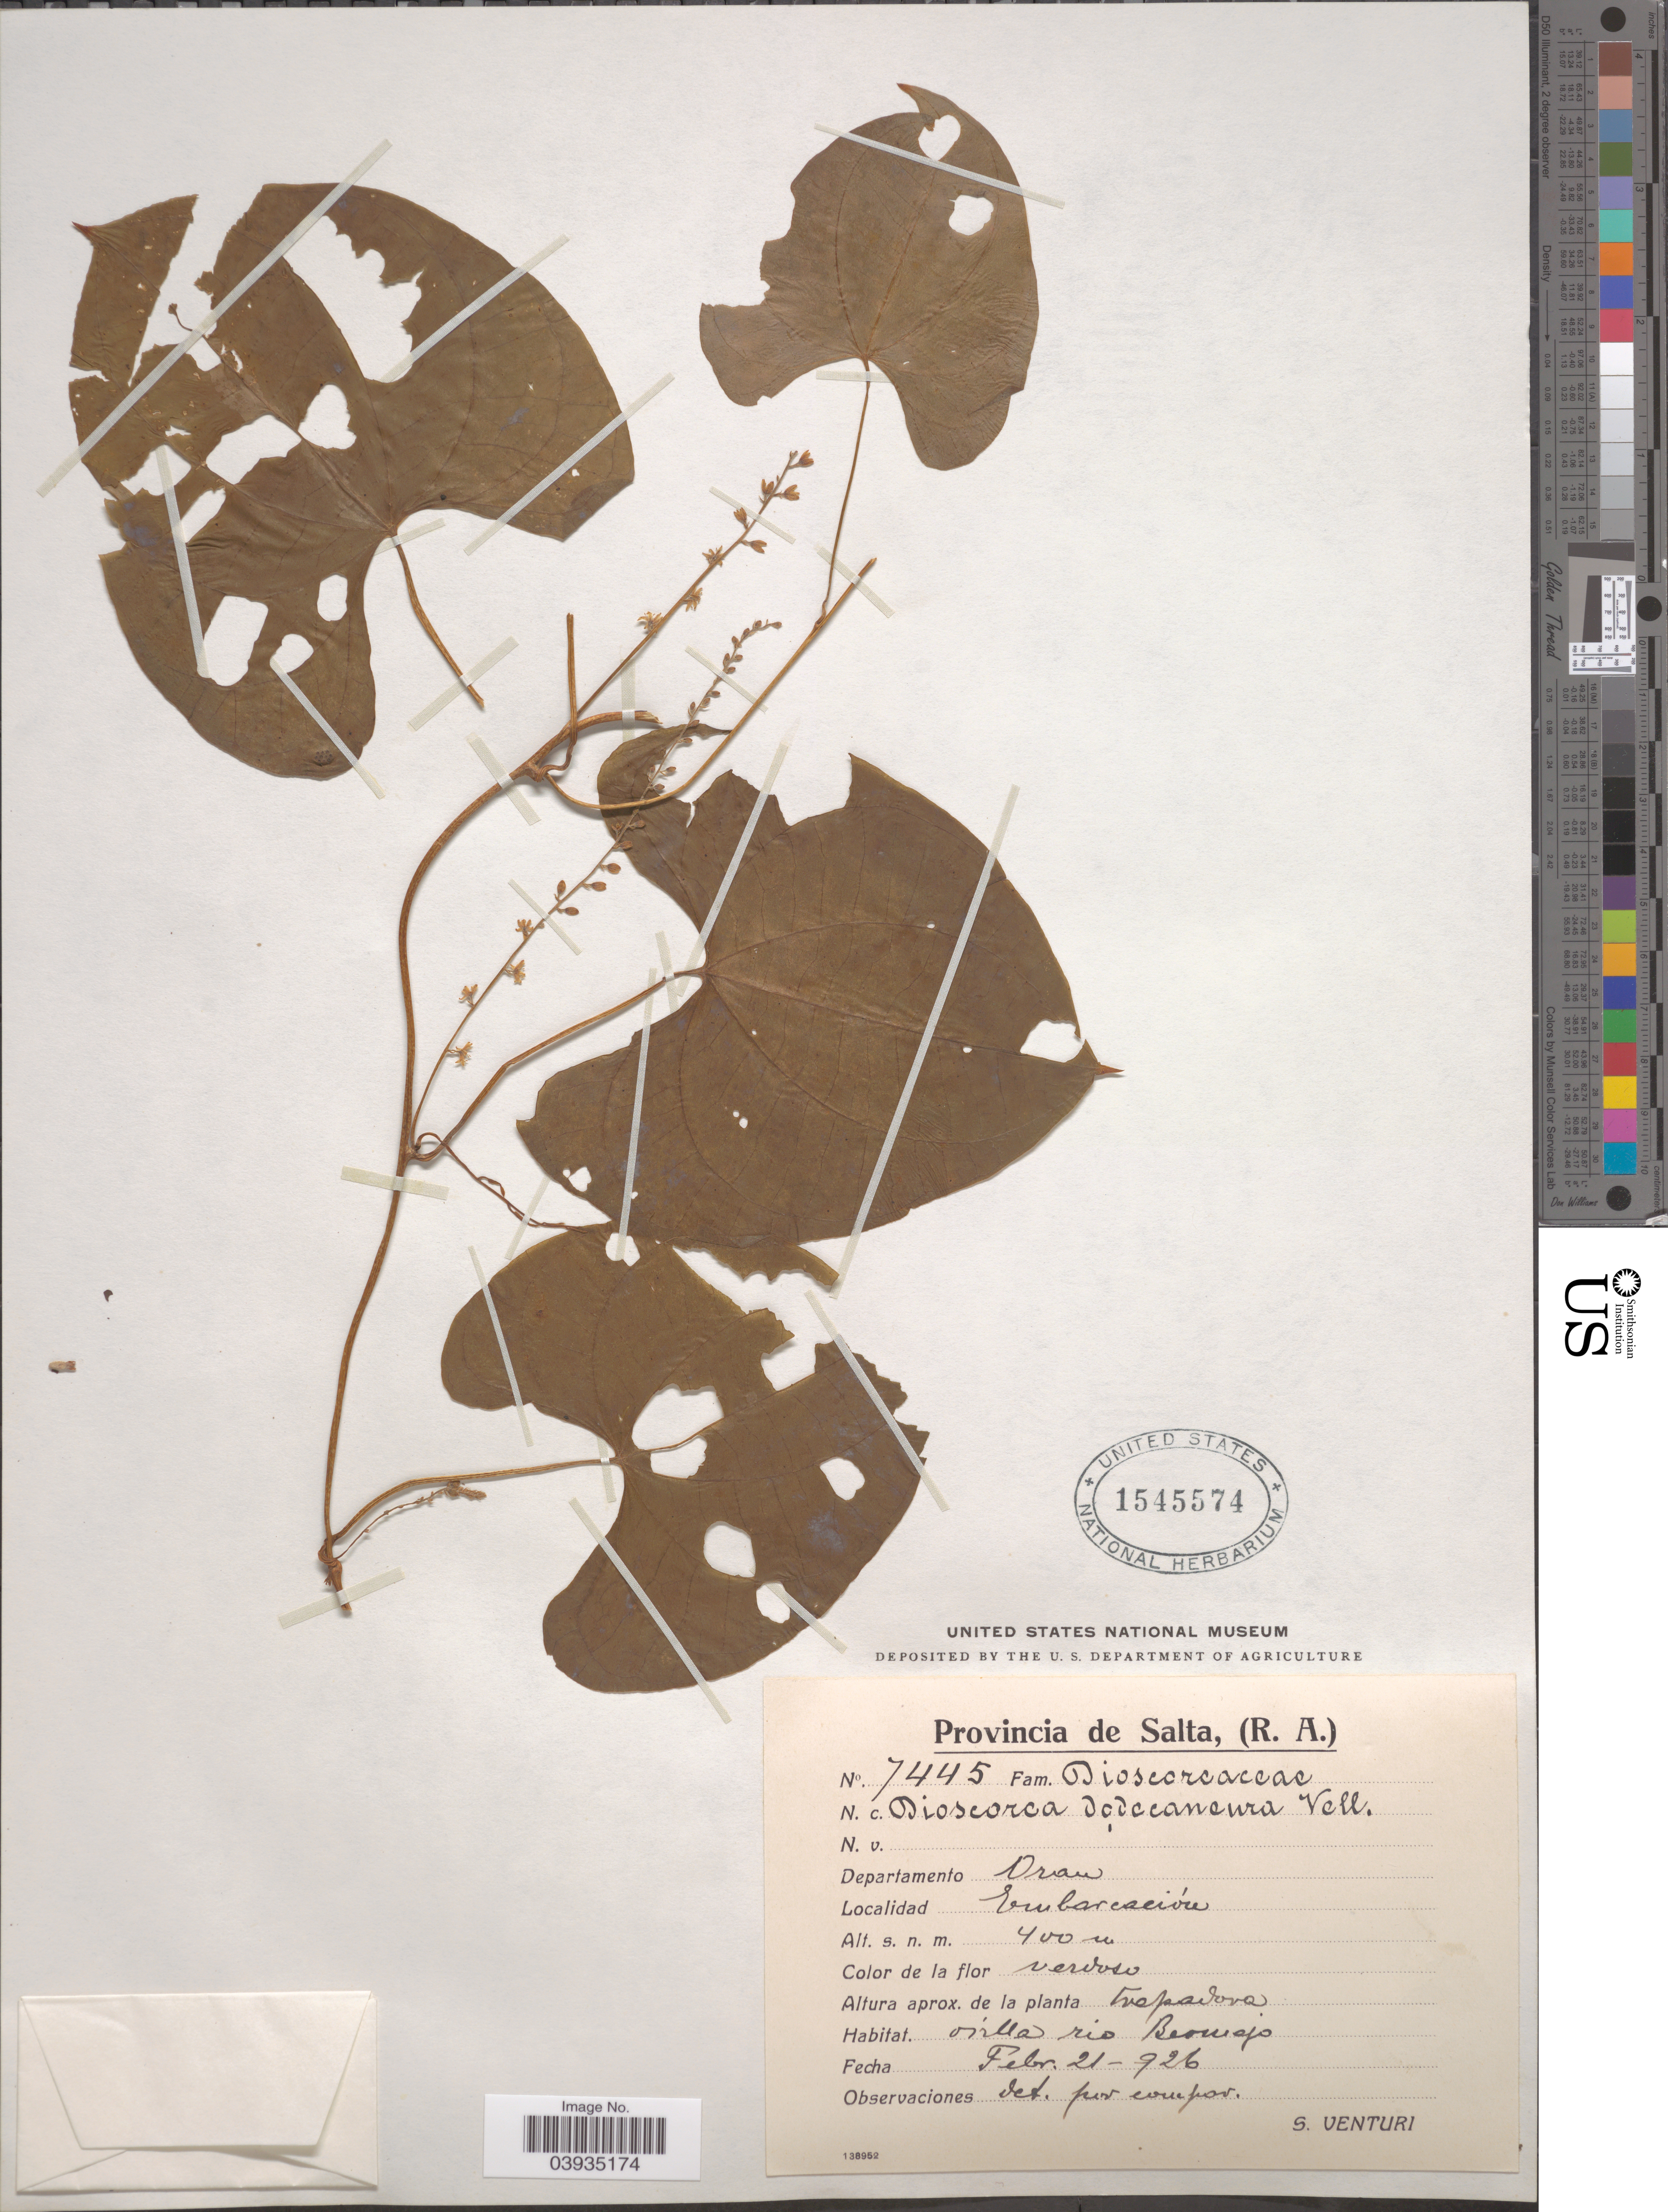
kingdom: Plantae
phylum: Tracheophyta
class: Liliopsida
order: Dioscoreales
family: Dioscoreaceae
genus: Dioscorea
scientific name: Dioscorea dodecaneura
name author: Vell.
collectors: S. Venturi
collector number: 7445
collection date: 1926-02-21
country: Argentina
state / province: Salta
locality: Departamento Oran. Embarcación.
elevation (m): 400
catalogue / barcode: US 1545574